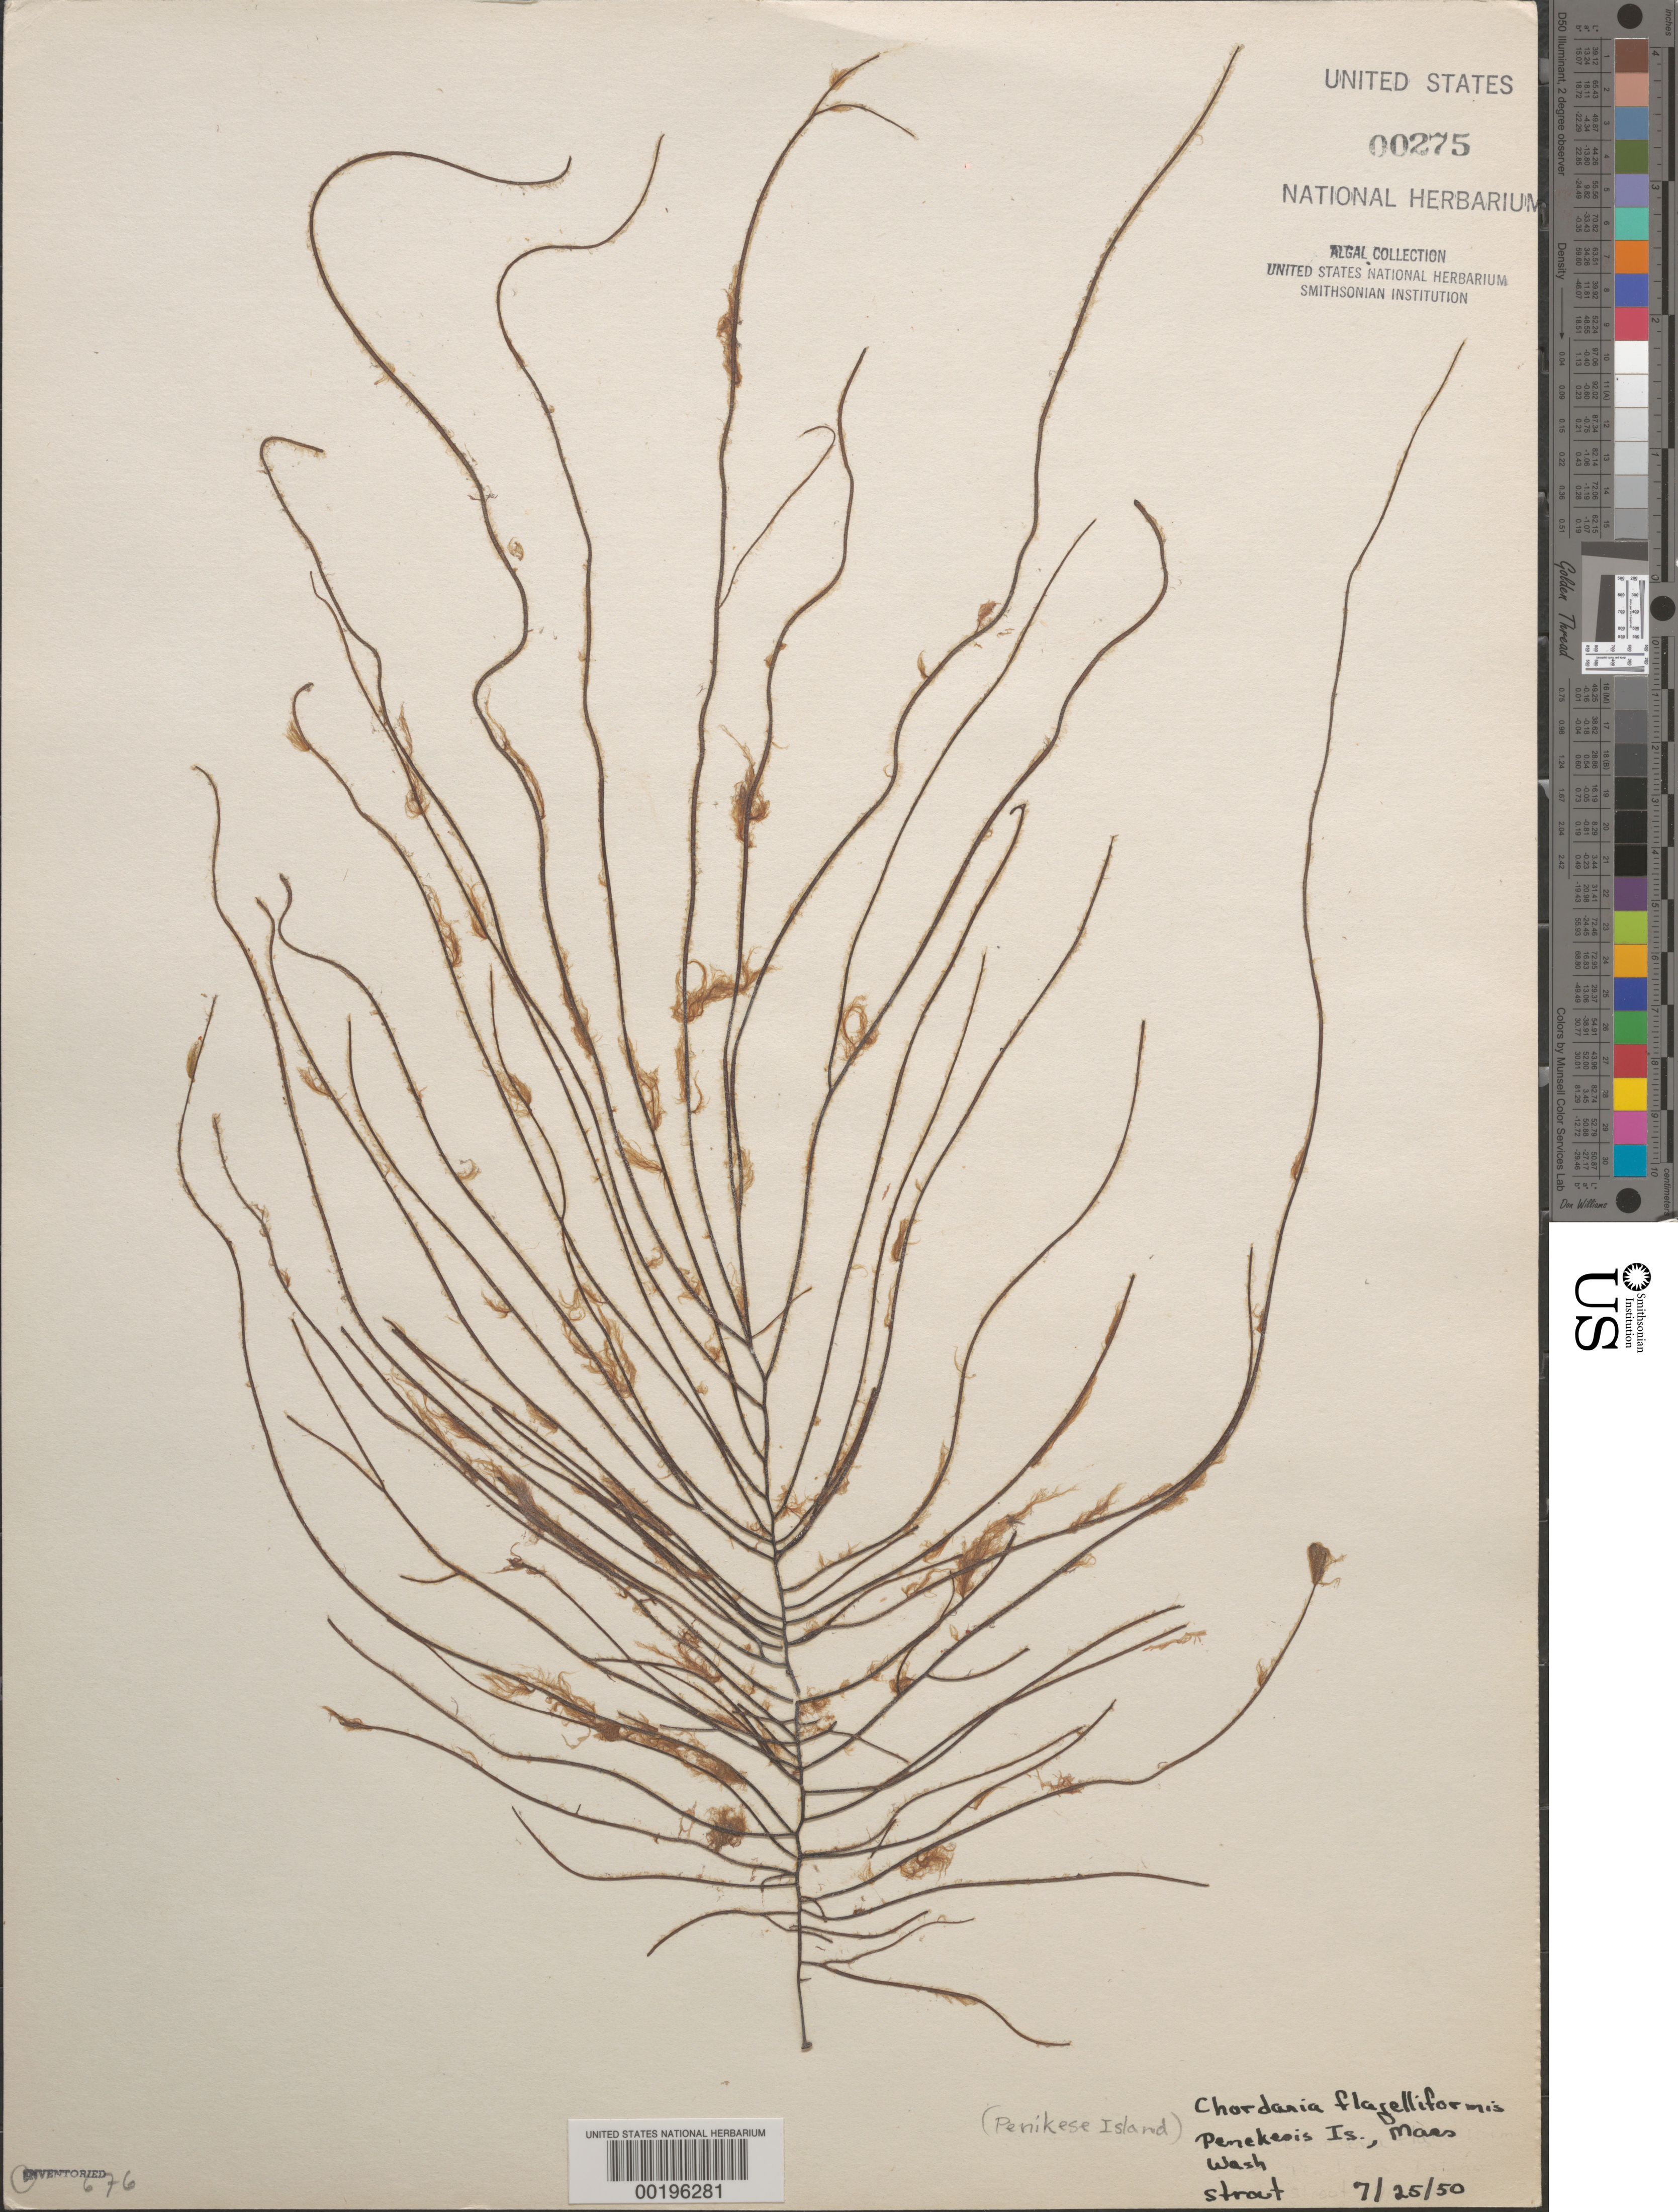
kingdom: Chromista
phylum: Ochrophyta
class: Phaeophyceae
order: Ectocarpales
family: Chordariaceae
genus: Chordaria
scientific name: Chordaria flagelliformis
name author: (Hudson) Grev.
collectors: P. Strout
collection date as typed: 25 Jul 1950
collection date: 1950-07-25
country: United States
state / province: Massachusetts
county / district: Dukes County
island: Penikese Island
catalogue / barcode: US 275